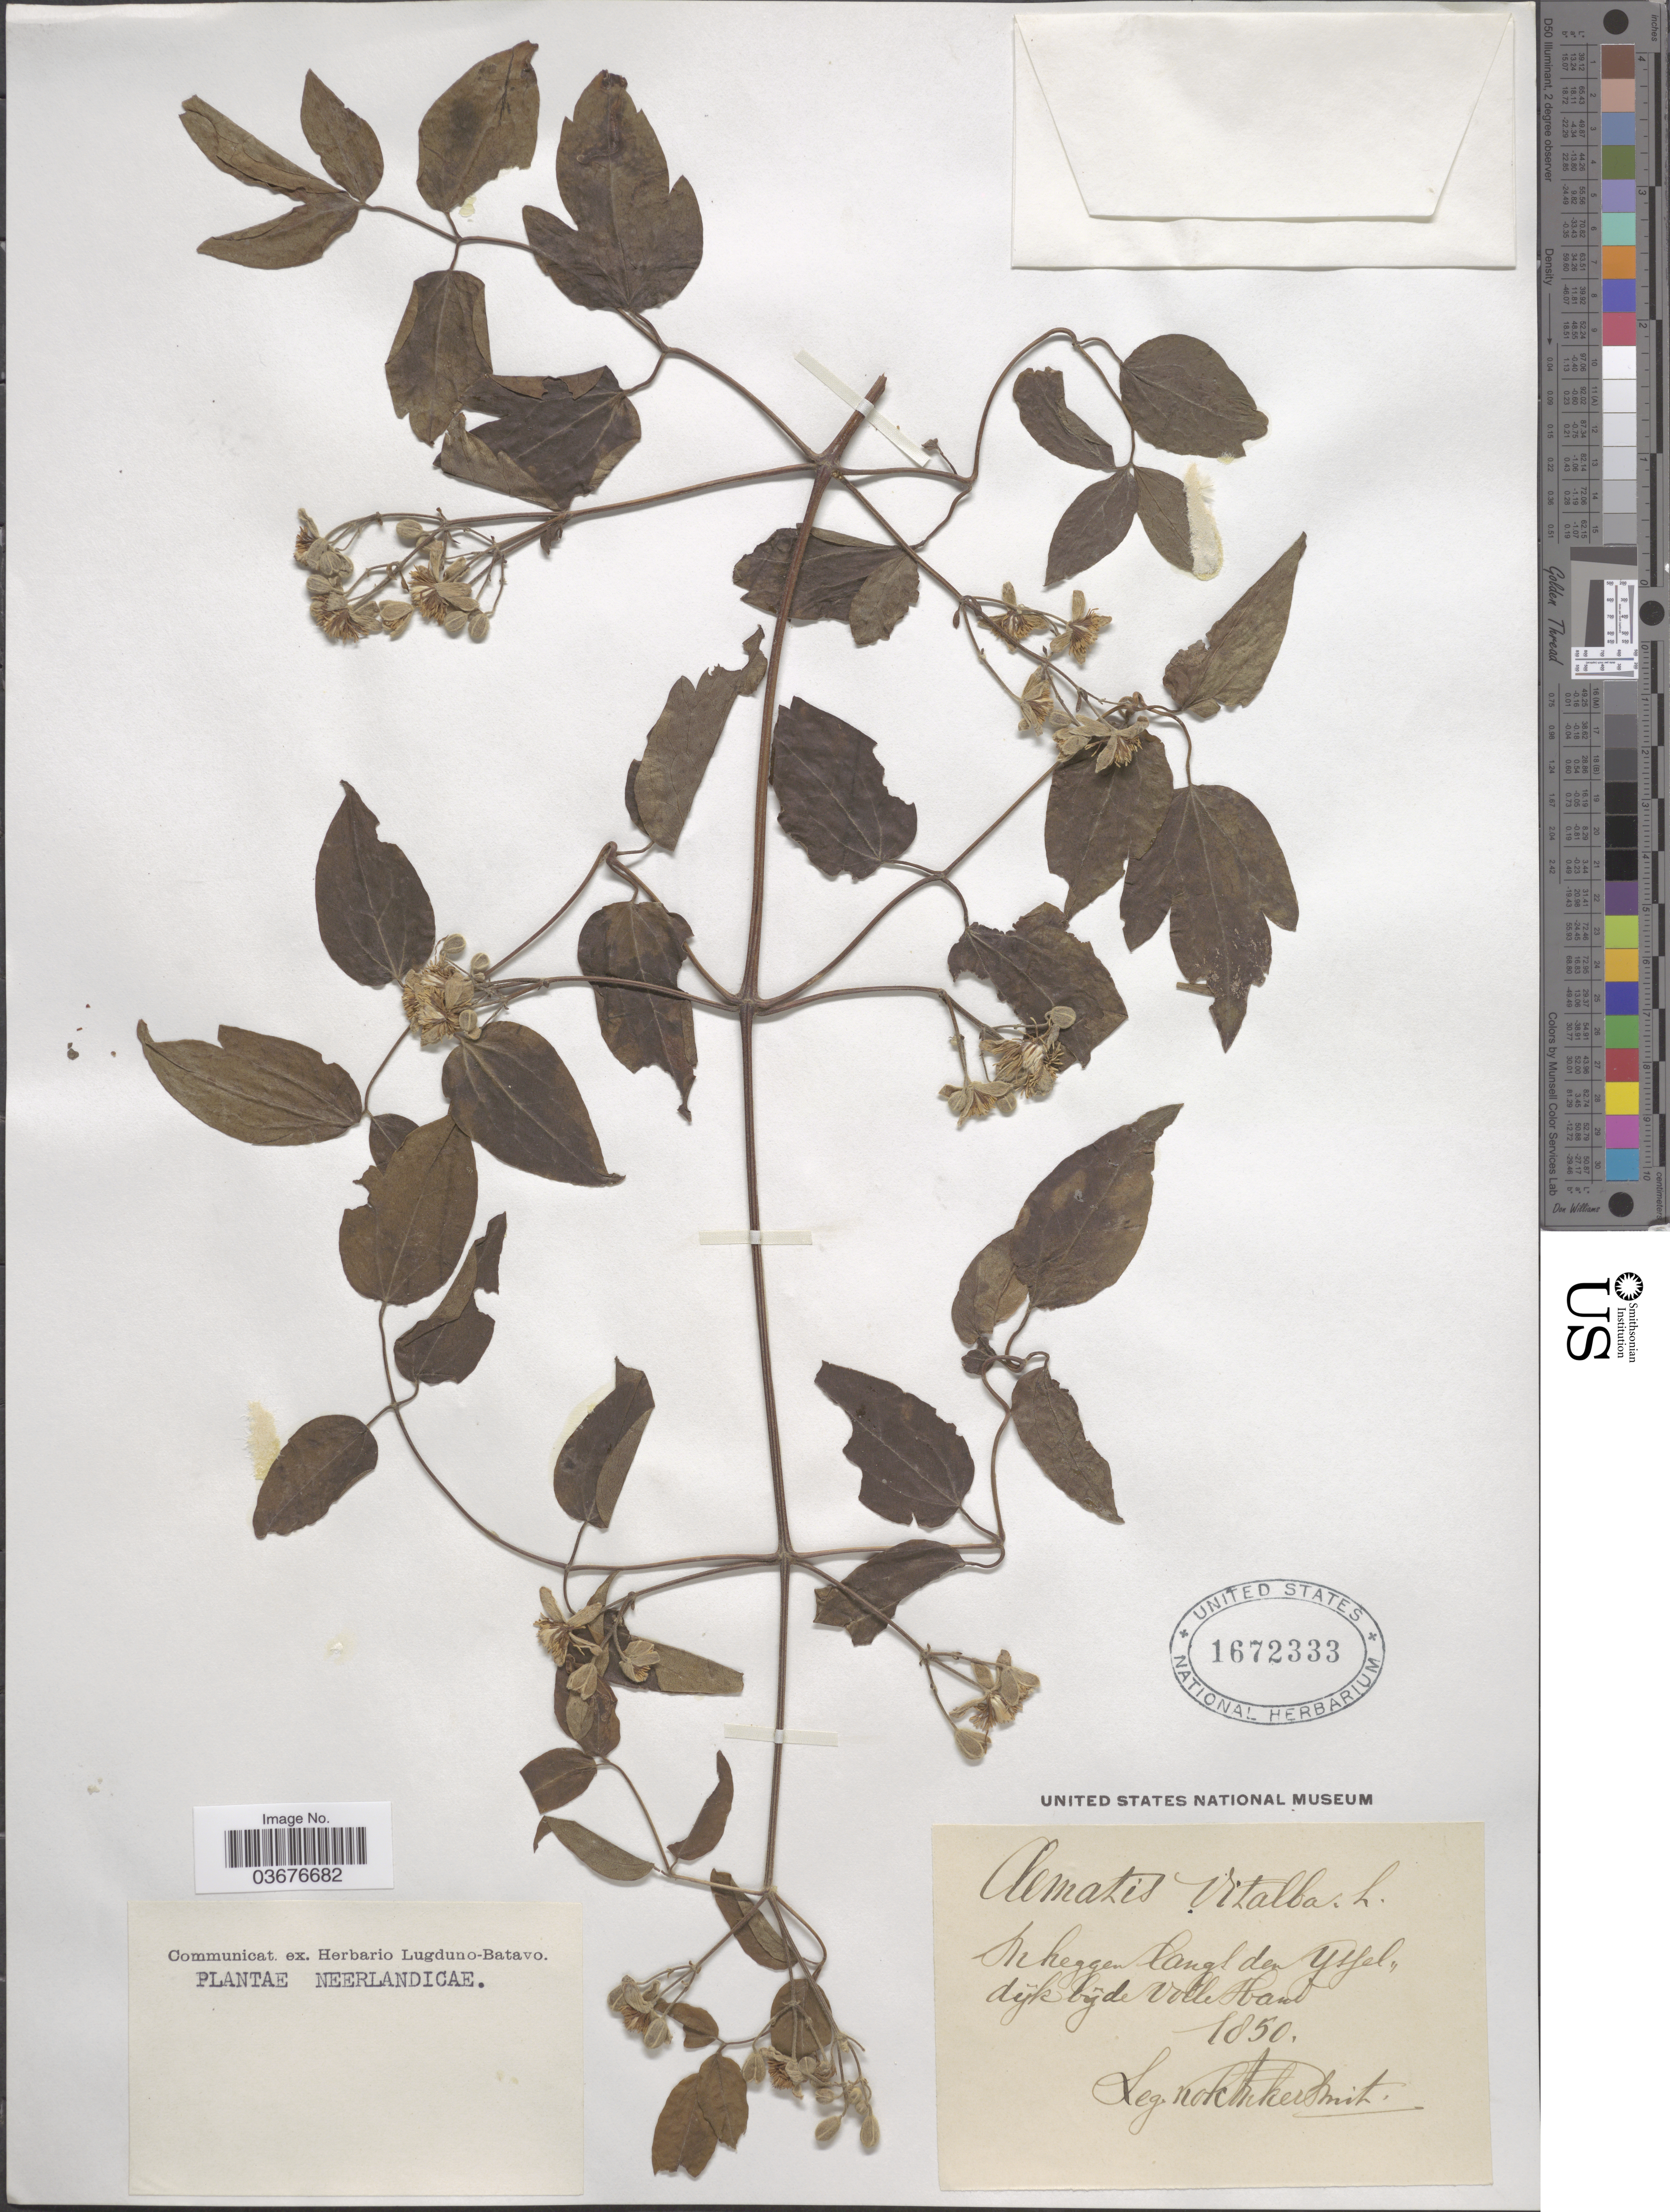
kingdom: Plantae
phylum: Tracheophyta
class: Magnoliopsida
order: Ranunculales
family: Ranunculaceae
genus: Clematis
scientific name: Clematis vitalba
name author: L.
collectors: Kok Ankersmit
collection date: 1850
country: Netherlands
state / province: Overijssel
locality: Neerlandicae. In heggen langs den IJssel dijk bij de Volle Hand.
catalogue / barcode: US 1672333